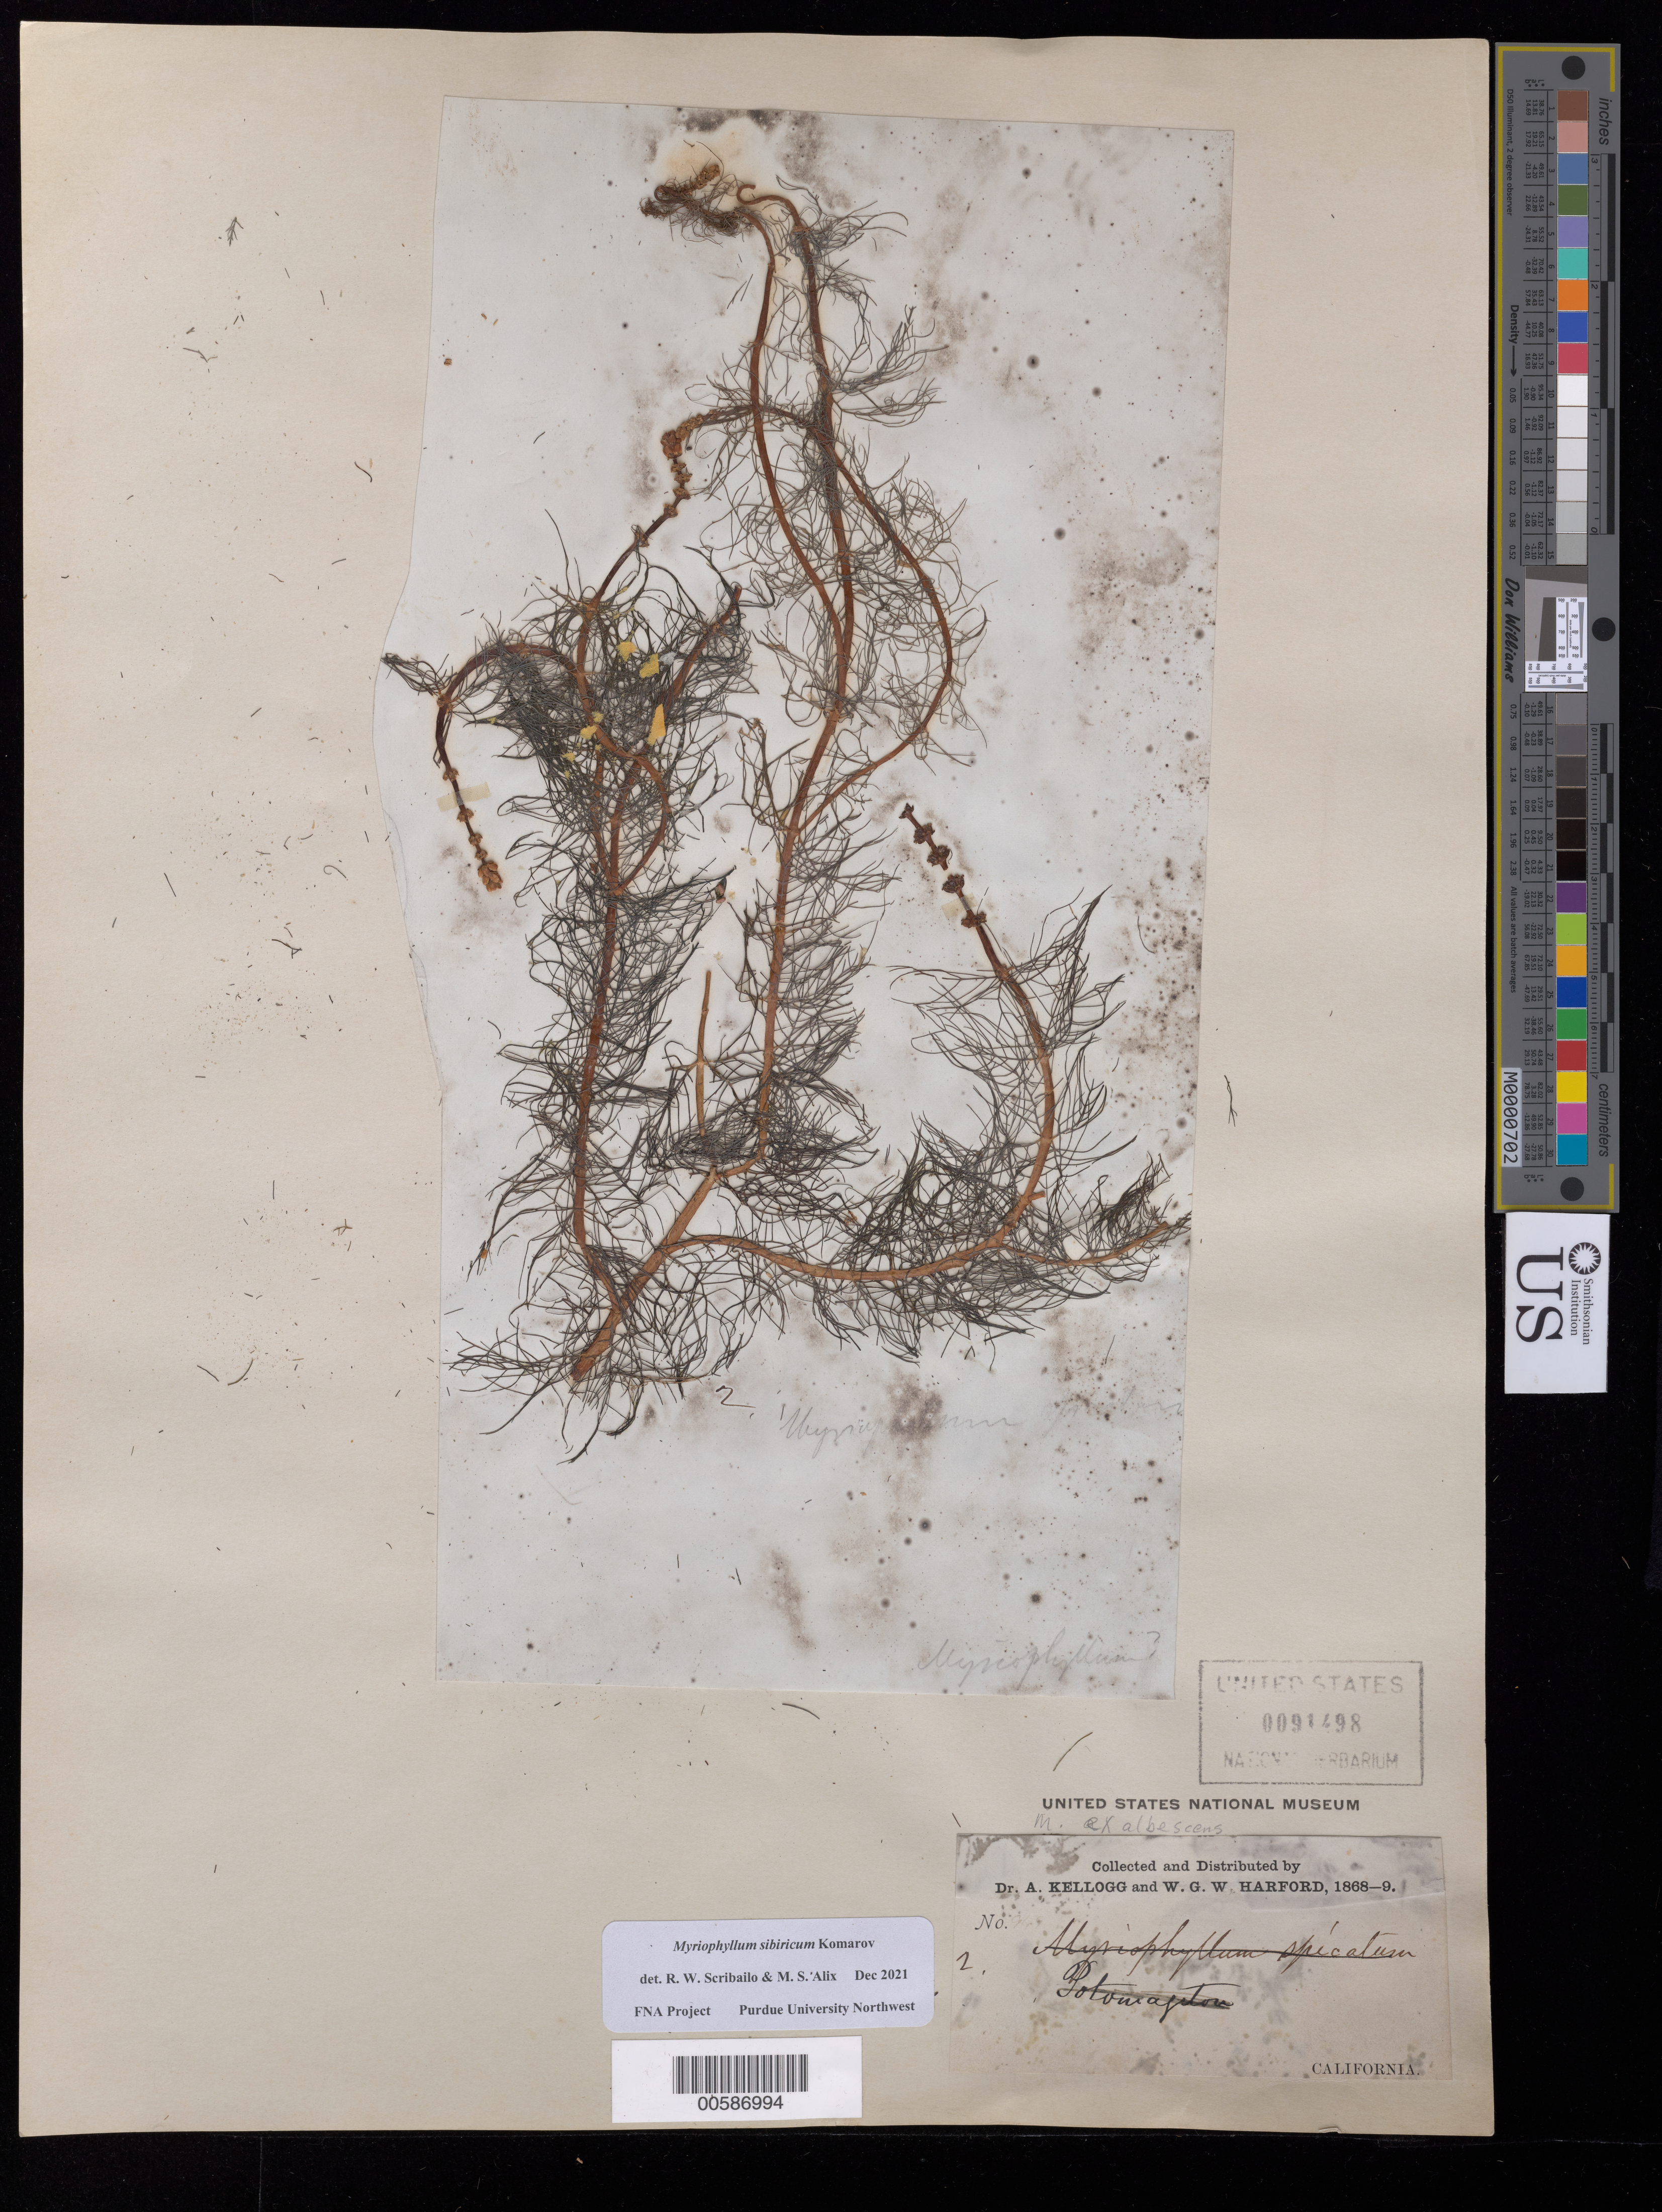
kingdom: Plantae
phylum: Tracheophyta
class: Magnoliopsida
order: Saxifragales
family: Haloragaceae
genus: Myriophyllum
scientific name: Myriophyllum sibiricum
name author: Kom.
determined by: Scribailo, R. W.; Alix, M. S.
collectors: A. Kellogg & W. G. W. Harford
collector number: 969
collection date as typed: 1868 to -- --- 1869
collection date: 1868/1869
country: United States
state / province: California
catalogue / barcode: US 91498